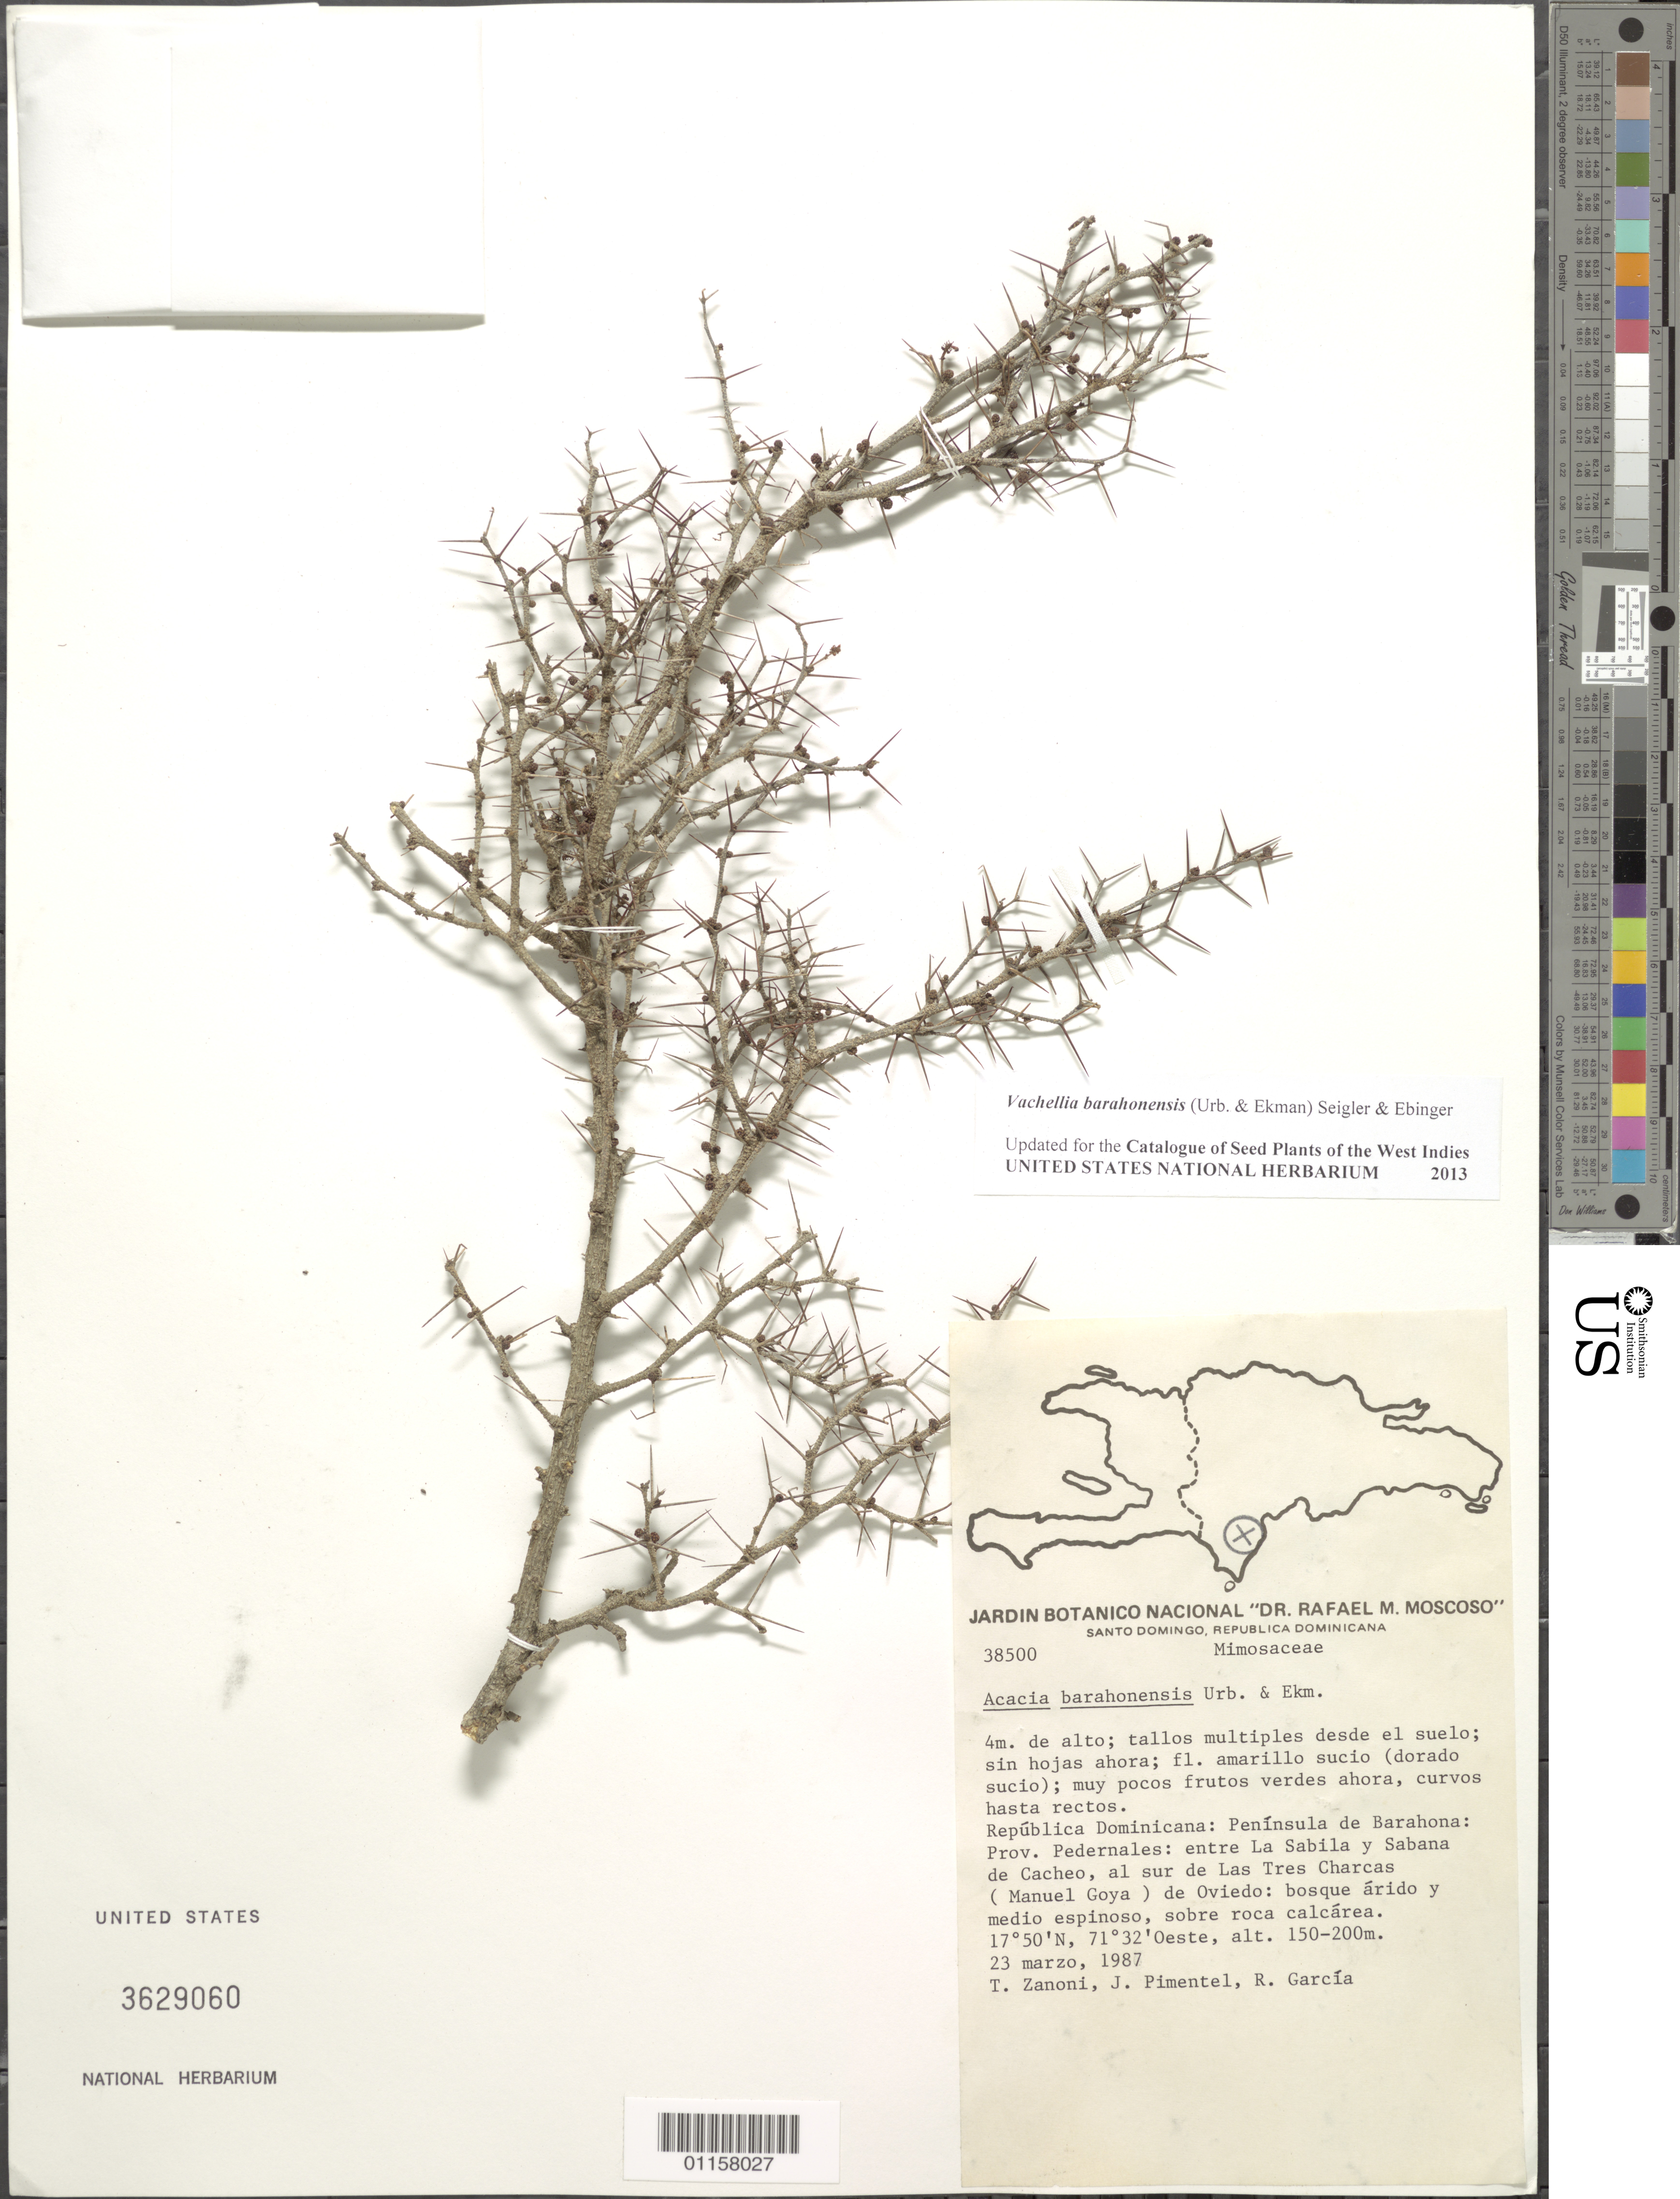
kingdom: Plantae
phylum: Tracheophyta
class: Magnoliopsida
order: Fabales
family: Fabaceae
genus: Vachellia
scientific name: Vachellia barahonensis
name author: (Urb. & Ekman) Seigler & Ebinger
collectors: T. A. Zanoni, J. Pimentel & R. G. García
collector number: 38500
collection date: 1987-03-23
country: Dominican Republic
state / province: Pedernales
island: Hispaniola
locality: Península de Barahona, entre La Sabila y Sabana de Cacheo, al sur de Las Tres Charcas (Manuel Goya) de Oviedo.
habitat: Bosque árido y medio espinoso, sobre roca calcárea.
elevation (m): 150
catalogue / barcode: US 3629060